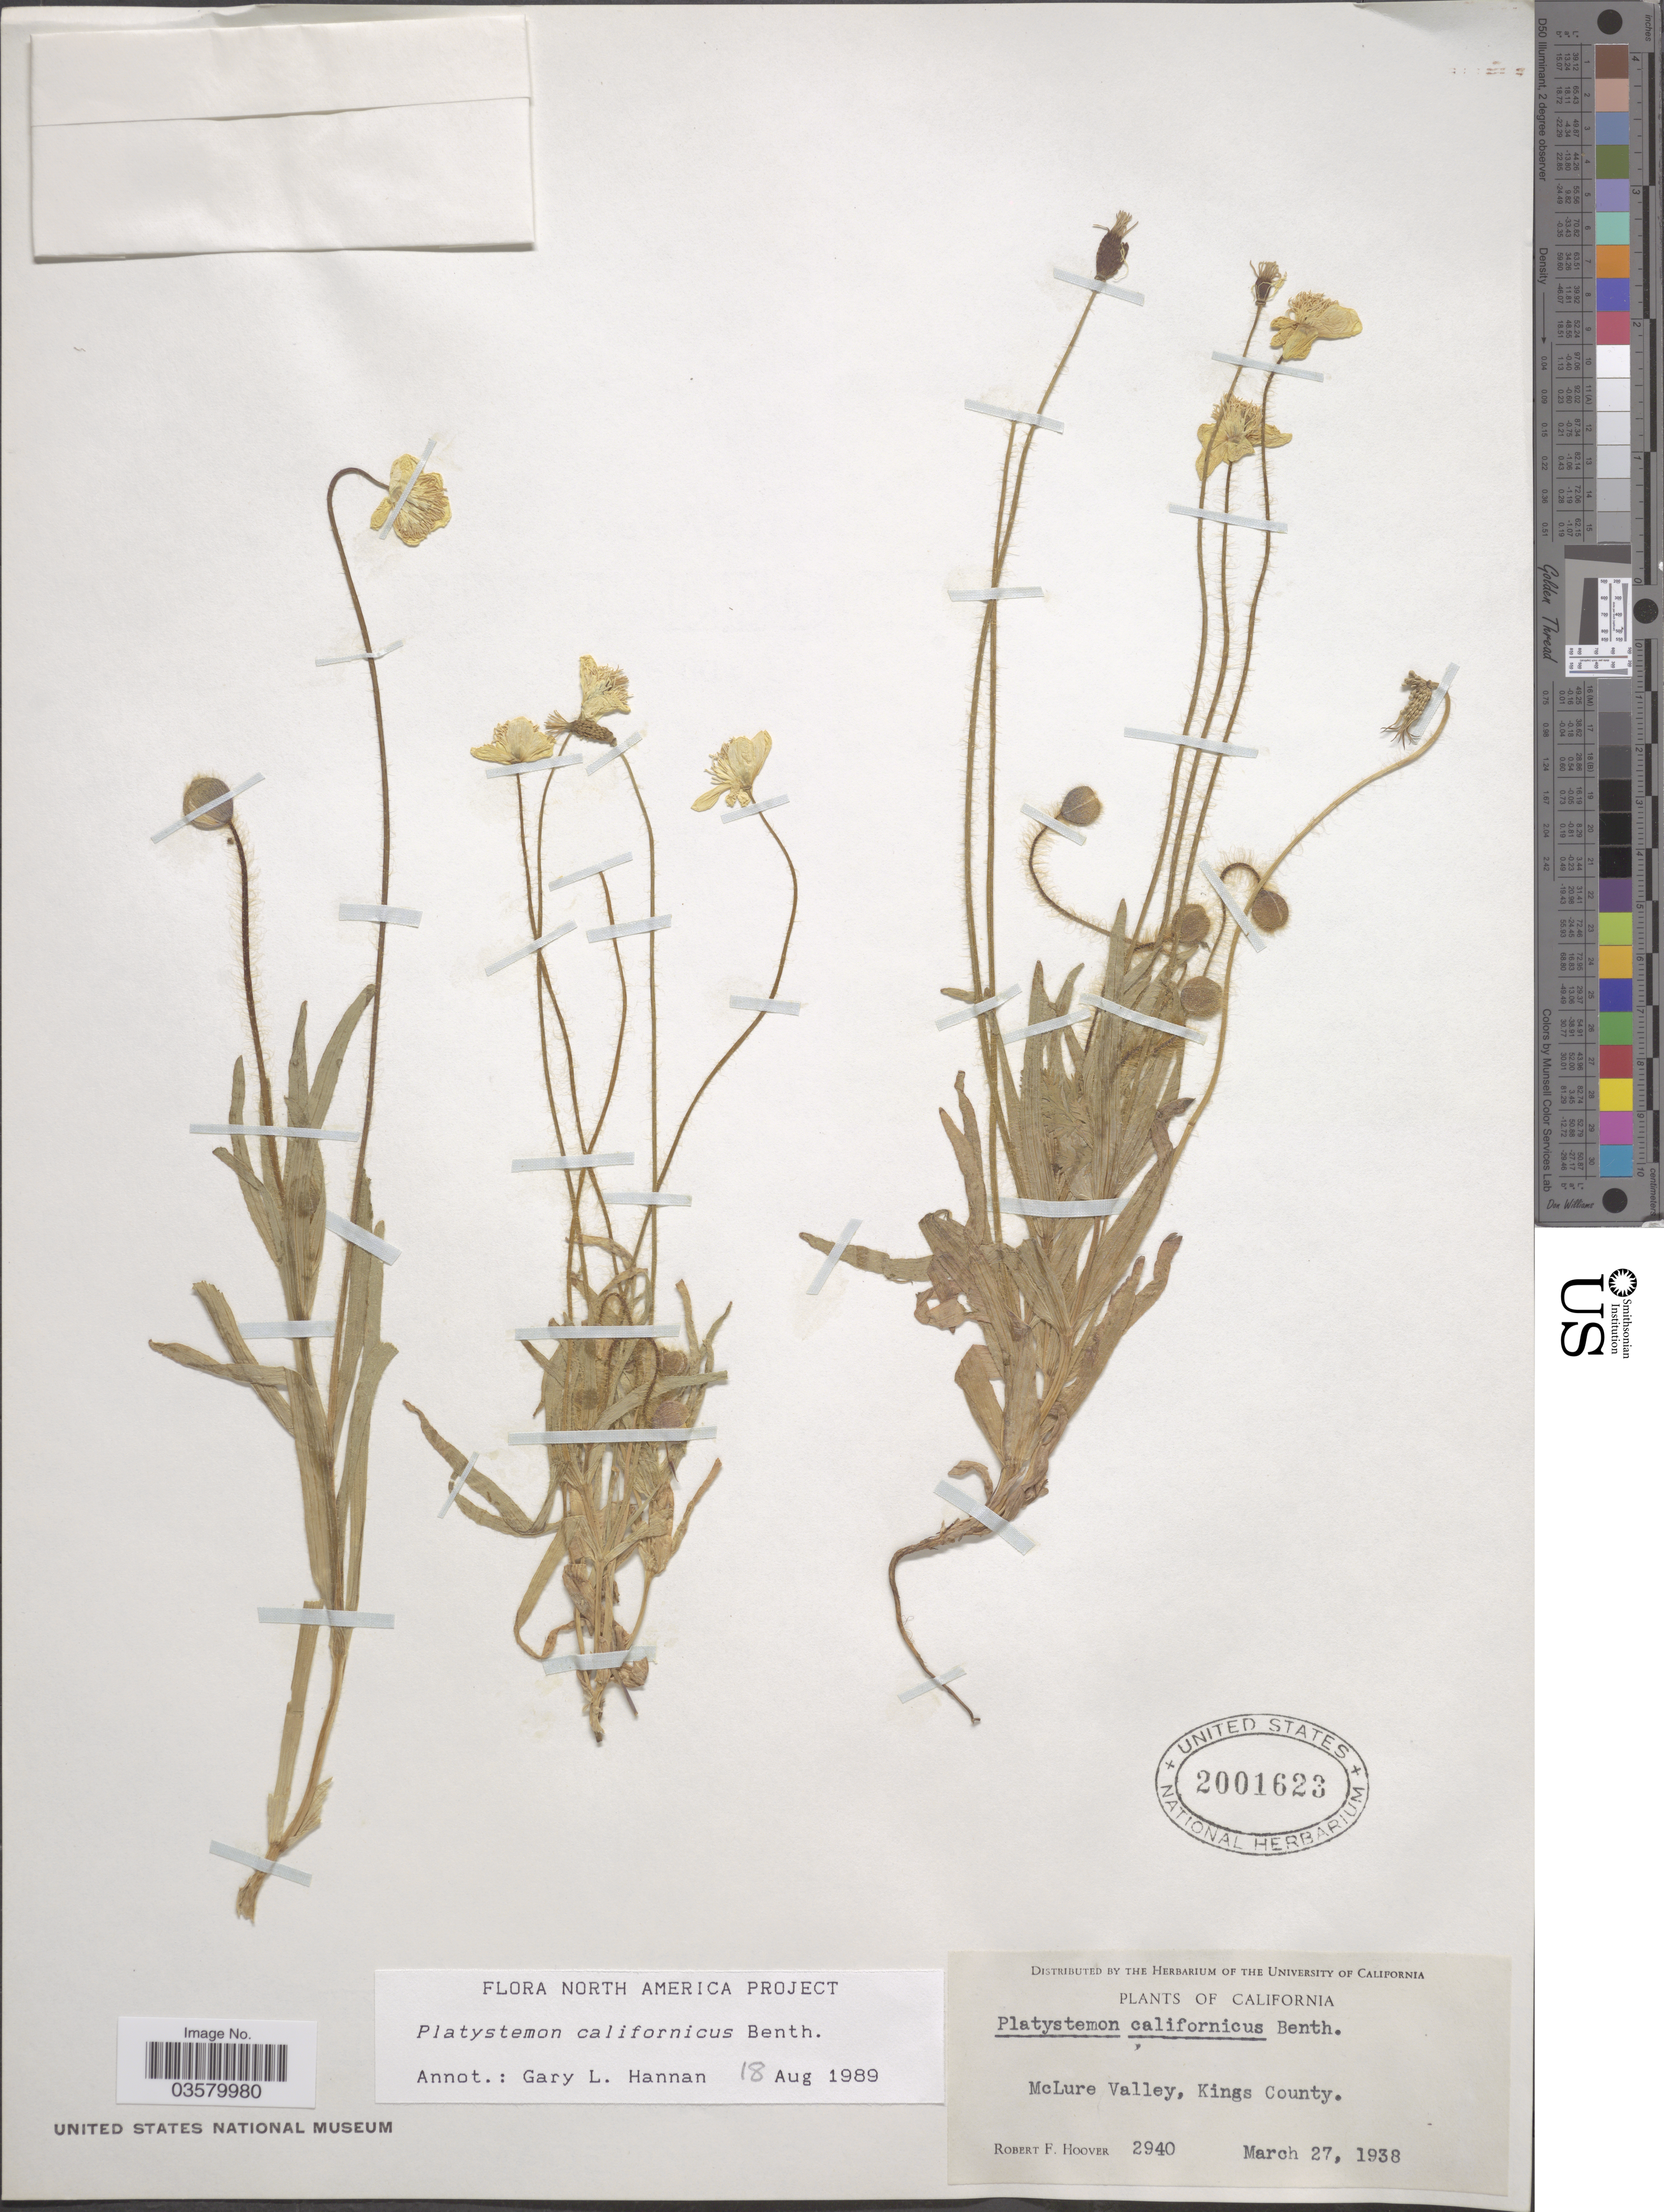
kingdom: Plantae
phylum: Tracheophyta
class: Magnoliopsida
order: Ranunculales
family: Papaveraceae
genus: Platystemon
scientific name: Platystemon californicus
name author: Benth.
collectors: R. F. Hoover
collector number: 2940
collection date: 1938-03-27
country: United States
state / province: California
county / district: Kings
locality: McLure Valley, Kings County.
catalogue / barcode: US 2001623